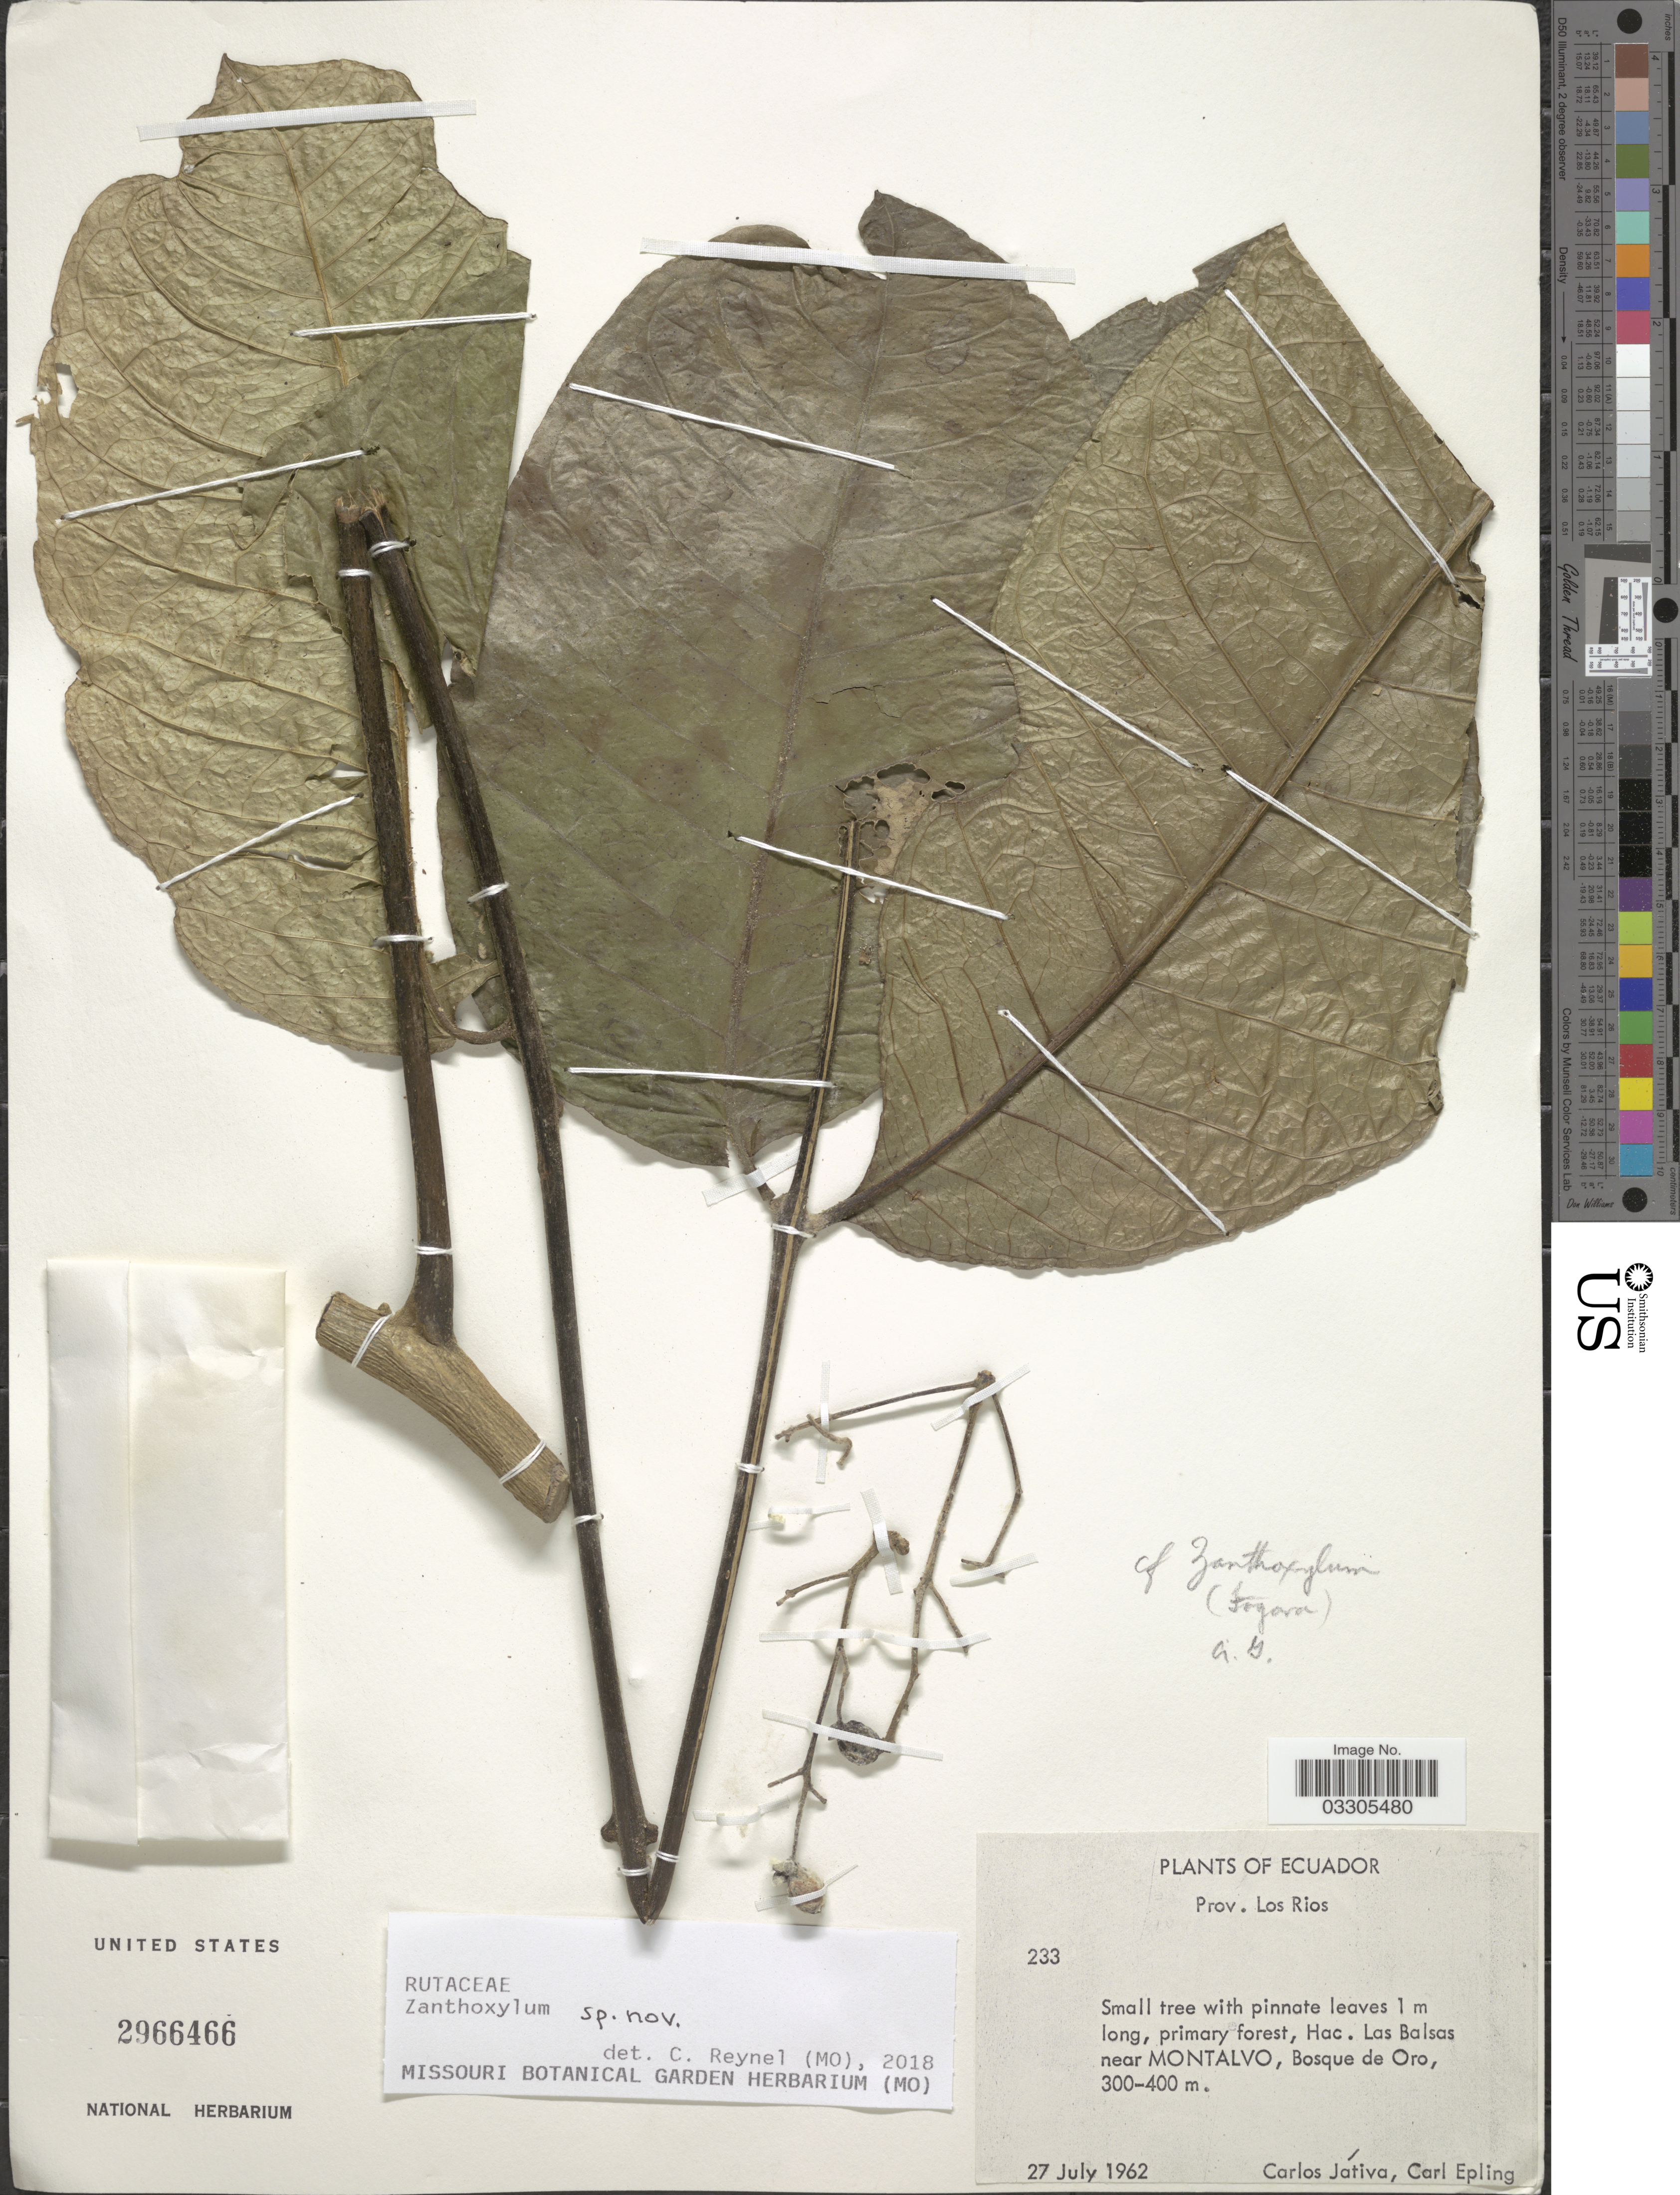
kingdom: Plantae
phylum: Tracheophyta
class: Magnoliopsida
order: Sapindales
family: Rutaceae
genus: Zanthoxylum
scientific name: Zanthoxylum bonifazieae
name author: Cornejo & Reynel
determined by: Londoño-Echeverri, Y.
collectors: C. D. Játiva & C. C. Epling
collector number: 233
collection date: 1962-07-27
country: Ecuador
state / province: Los Ríos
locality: Hac. Las Balsas near Montalvo, Bosque de Oro.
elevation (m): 300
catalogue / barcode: US 2966466